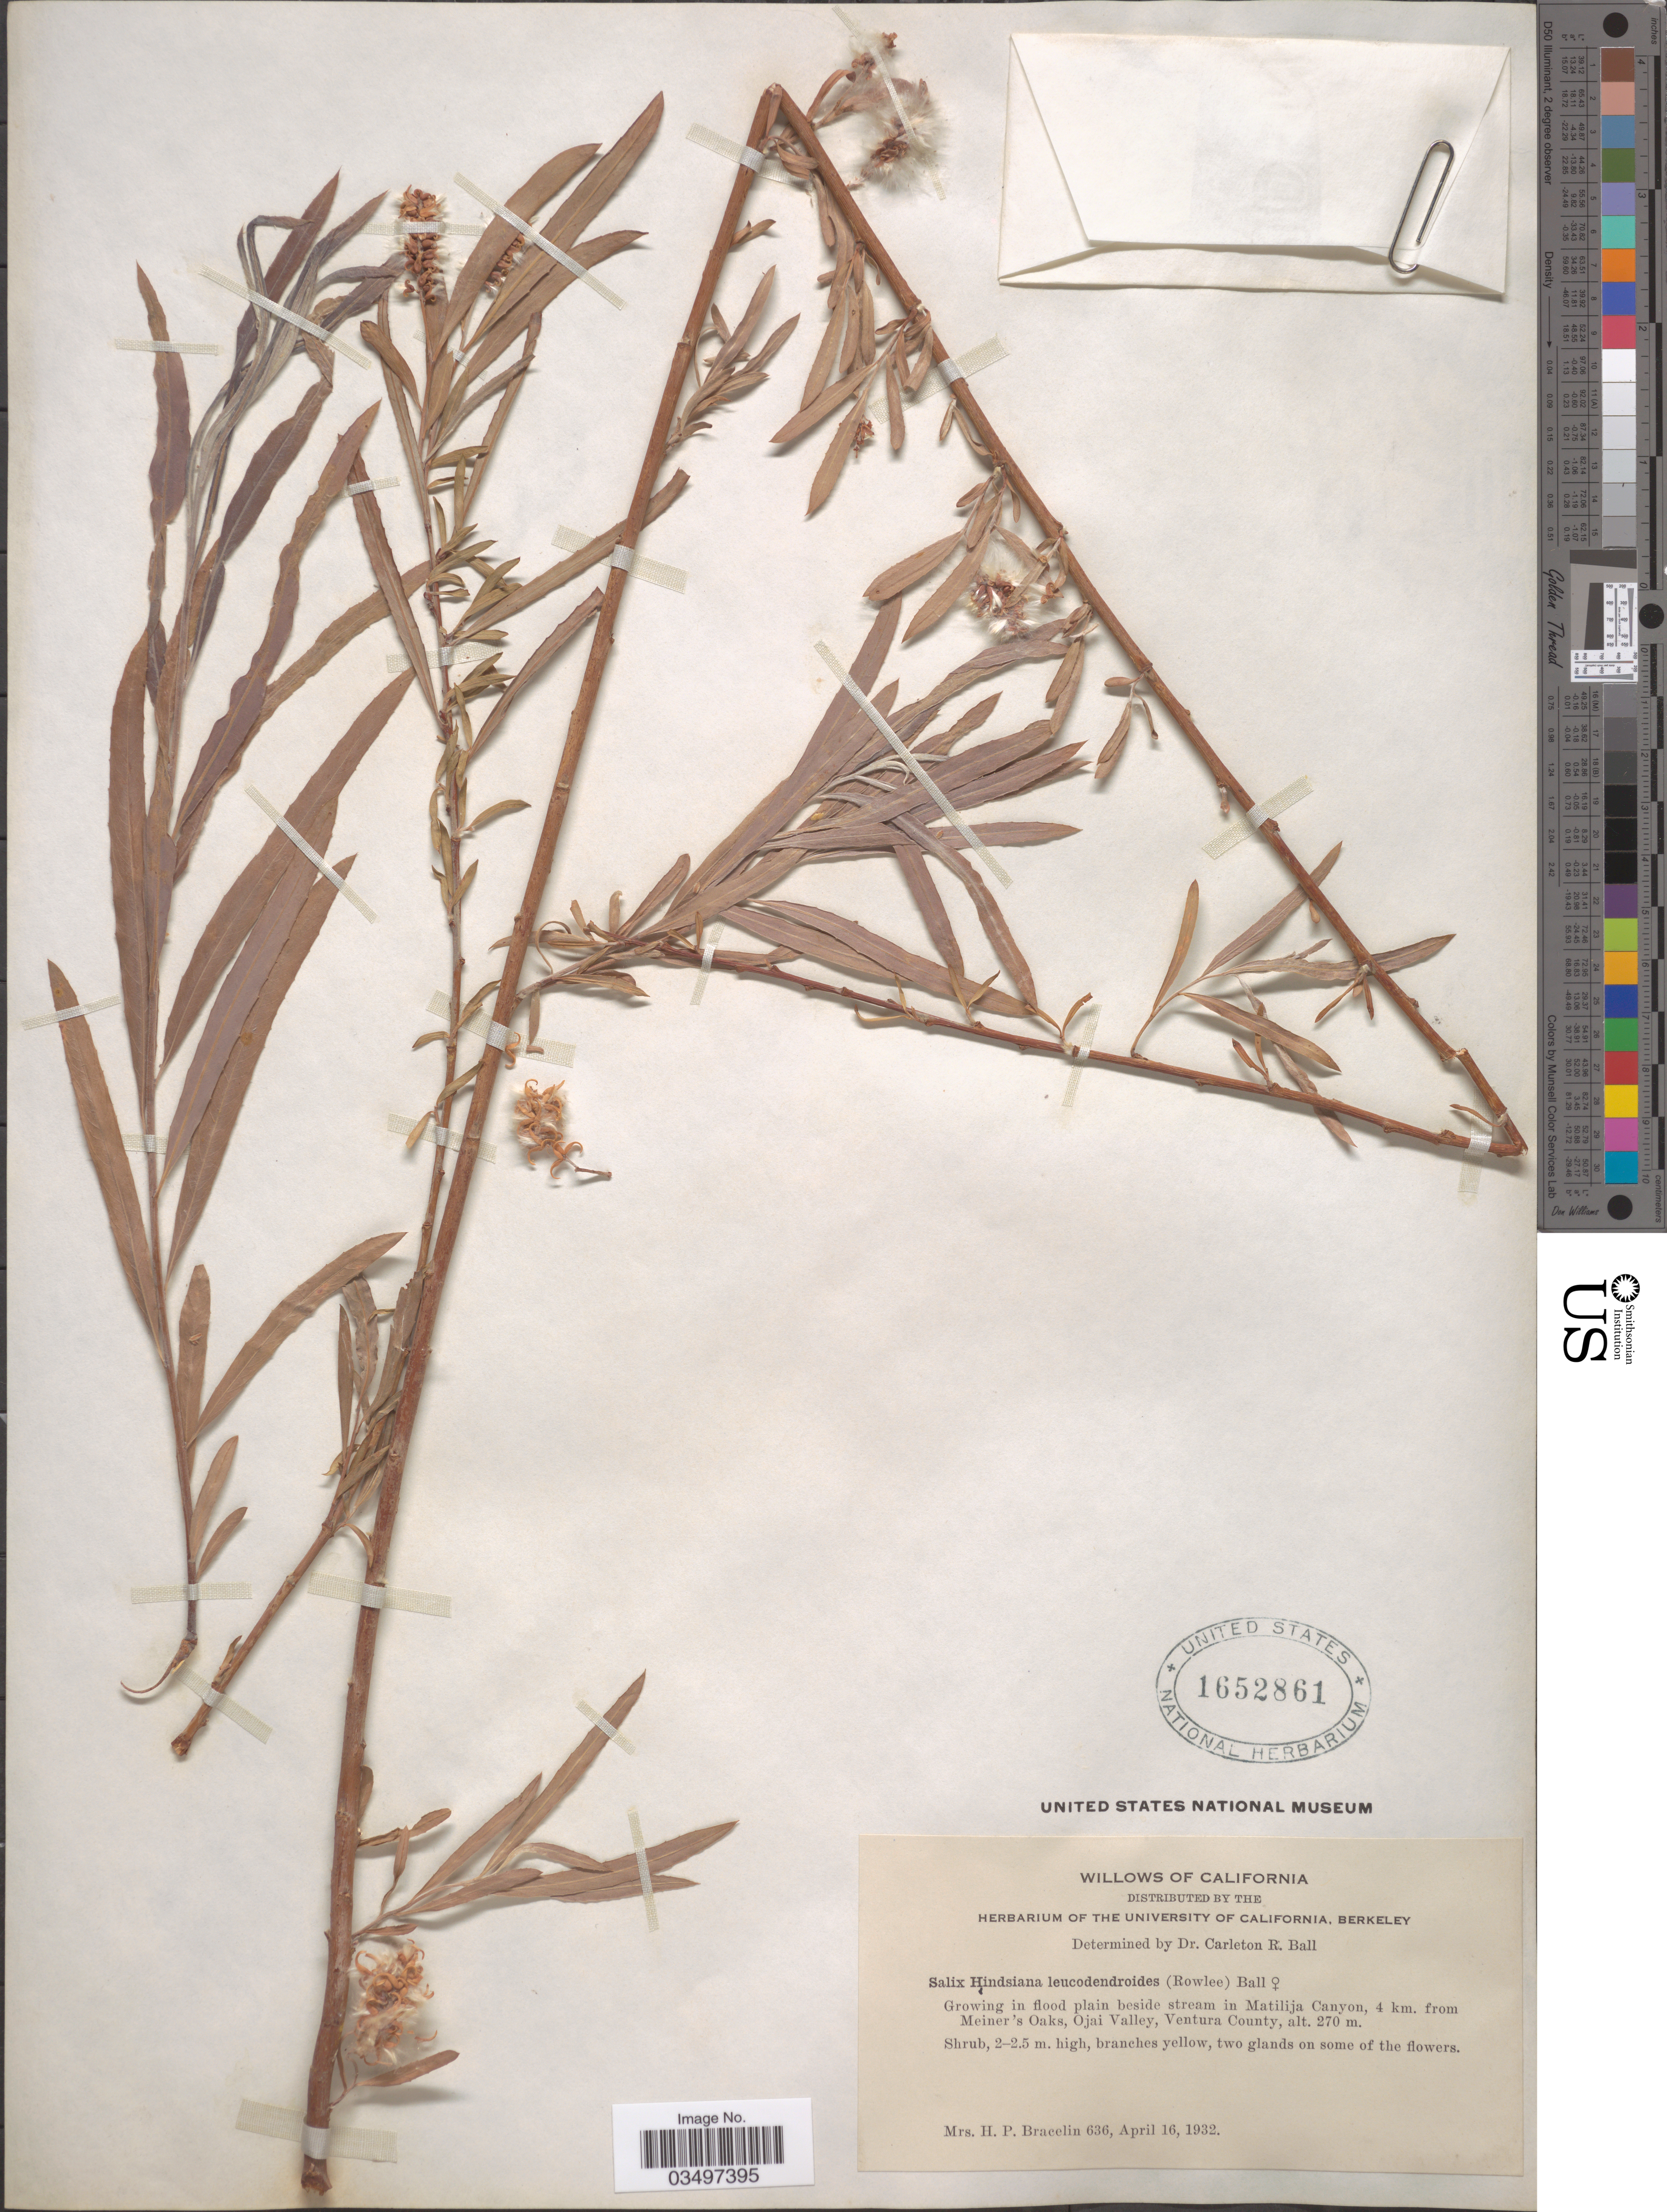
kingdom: Plantae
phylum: Tracheophyta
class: Magnoliopsida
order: Malpighiales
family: Salicaceae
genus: Salix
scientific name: Salix hindsiana var. leucodendroides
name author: (Rowlee) C.R. Ball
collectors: H. Bracelin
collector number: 636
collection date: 1932-04-16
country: United States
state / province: California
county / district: Ventura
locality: Growing in flood plain beside stream in Matilija Canyon, 4 km. from Meiner's Oaks, Ojai Valley, Ventura County.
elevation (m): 270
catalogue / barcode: US 1652861